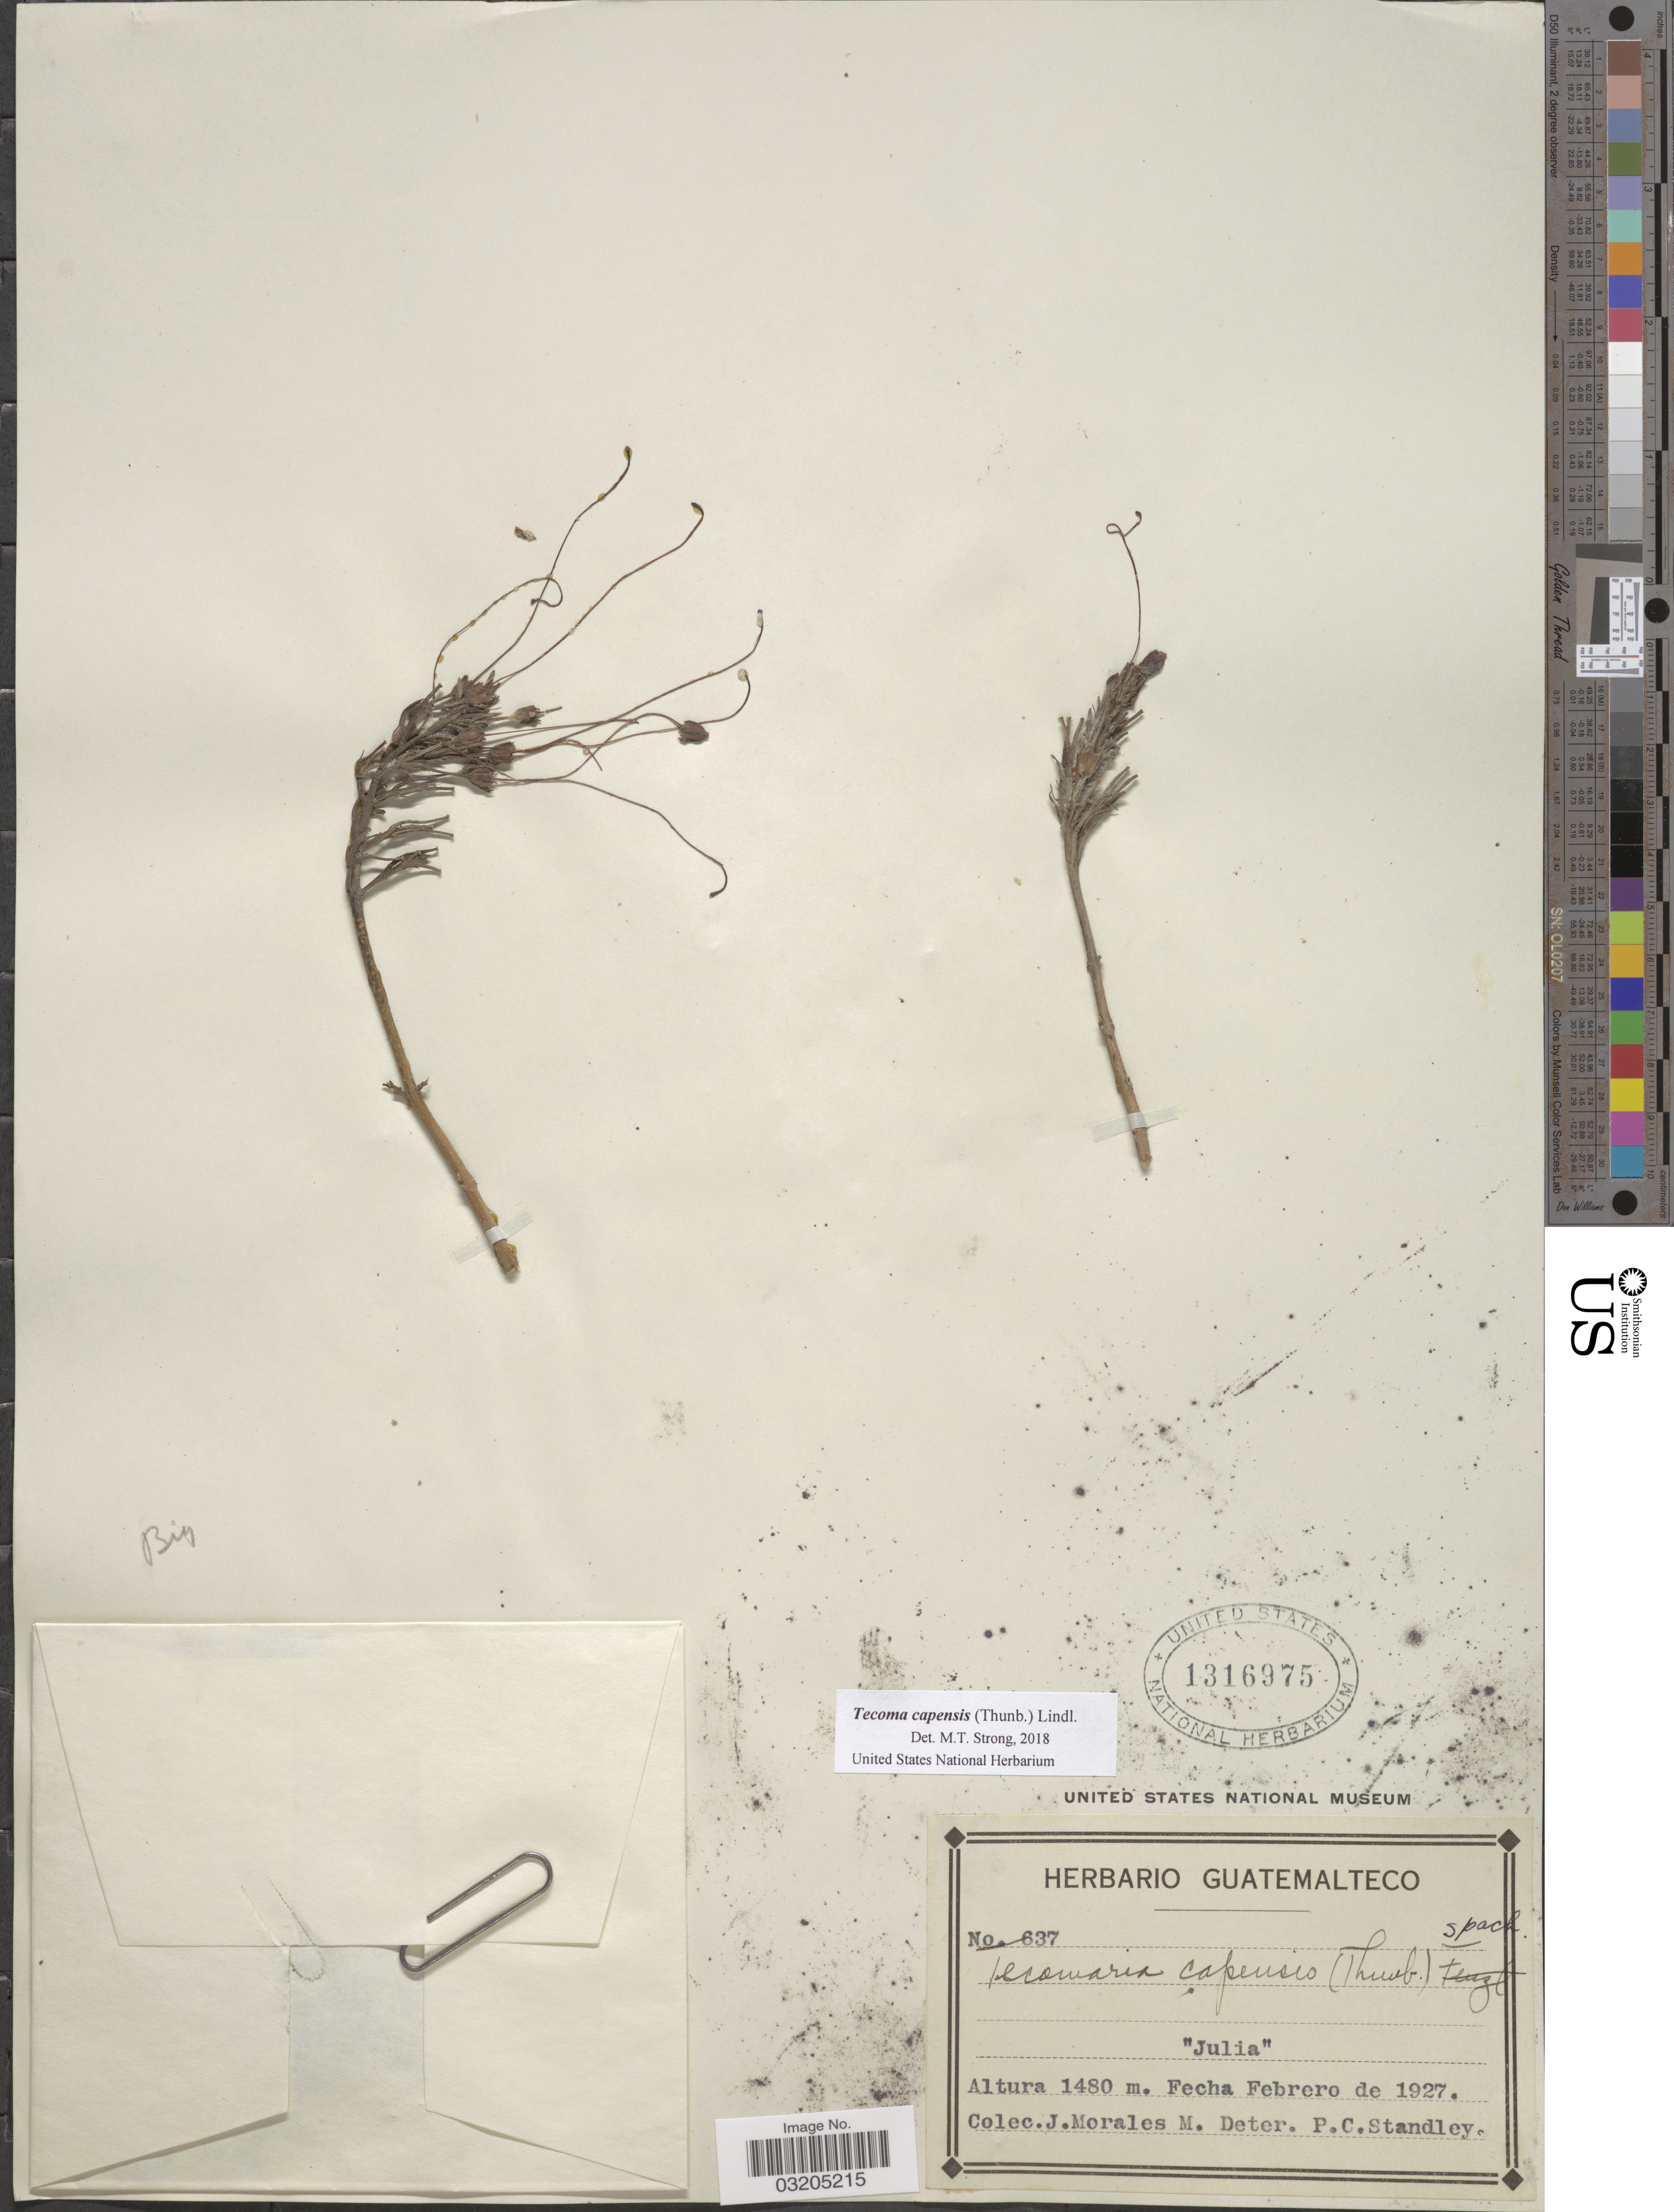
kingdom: Plantae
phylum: Tracheophyta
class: Magnoliopsida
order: Lamiales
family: Bignoniaceae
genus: Tecoma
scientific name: Tecoma capensis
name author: (Thunb.) Lindl.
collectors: J. Morales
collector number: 637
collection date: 1927-02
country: Guatemala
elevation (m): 1480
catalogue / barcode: US 1316975